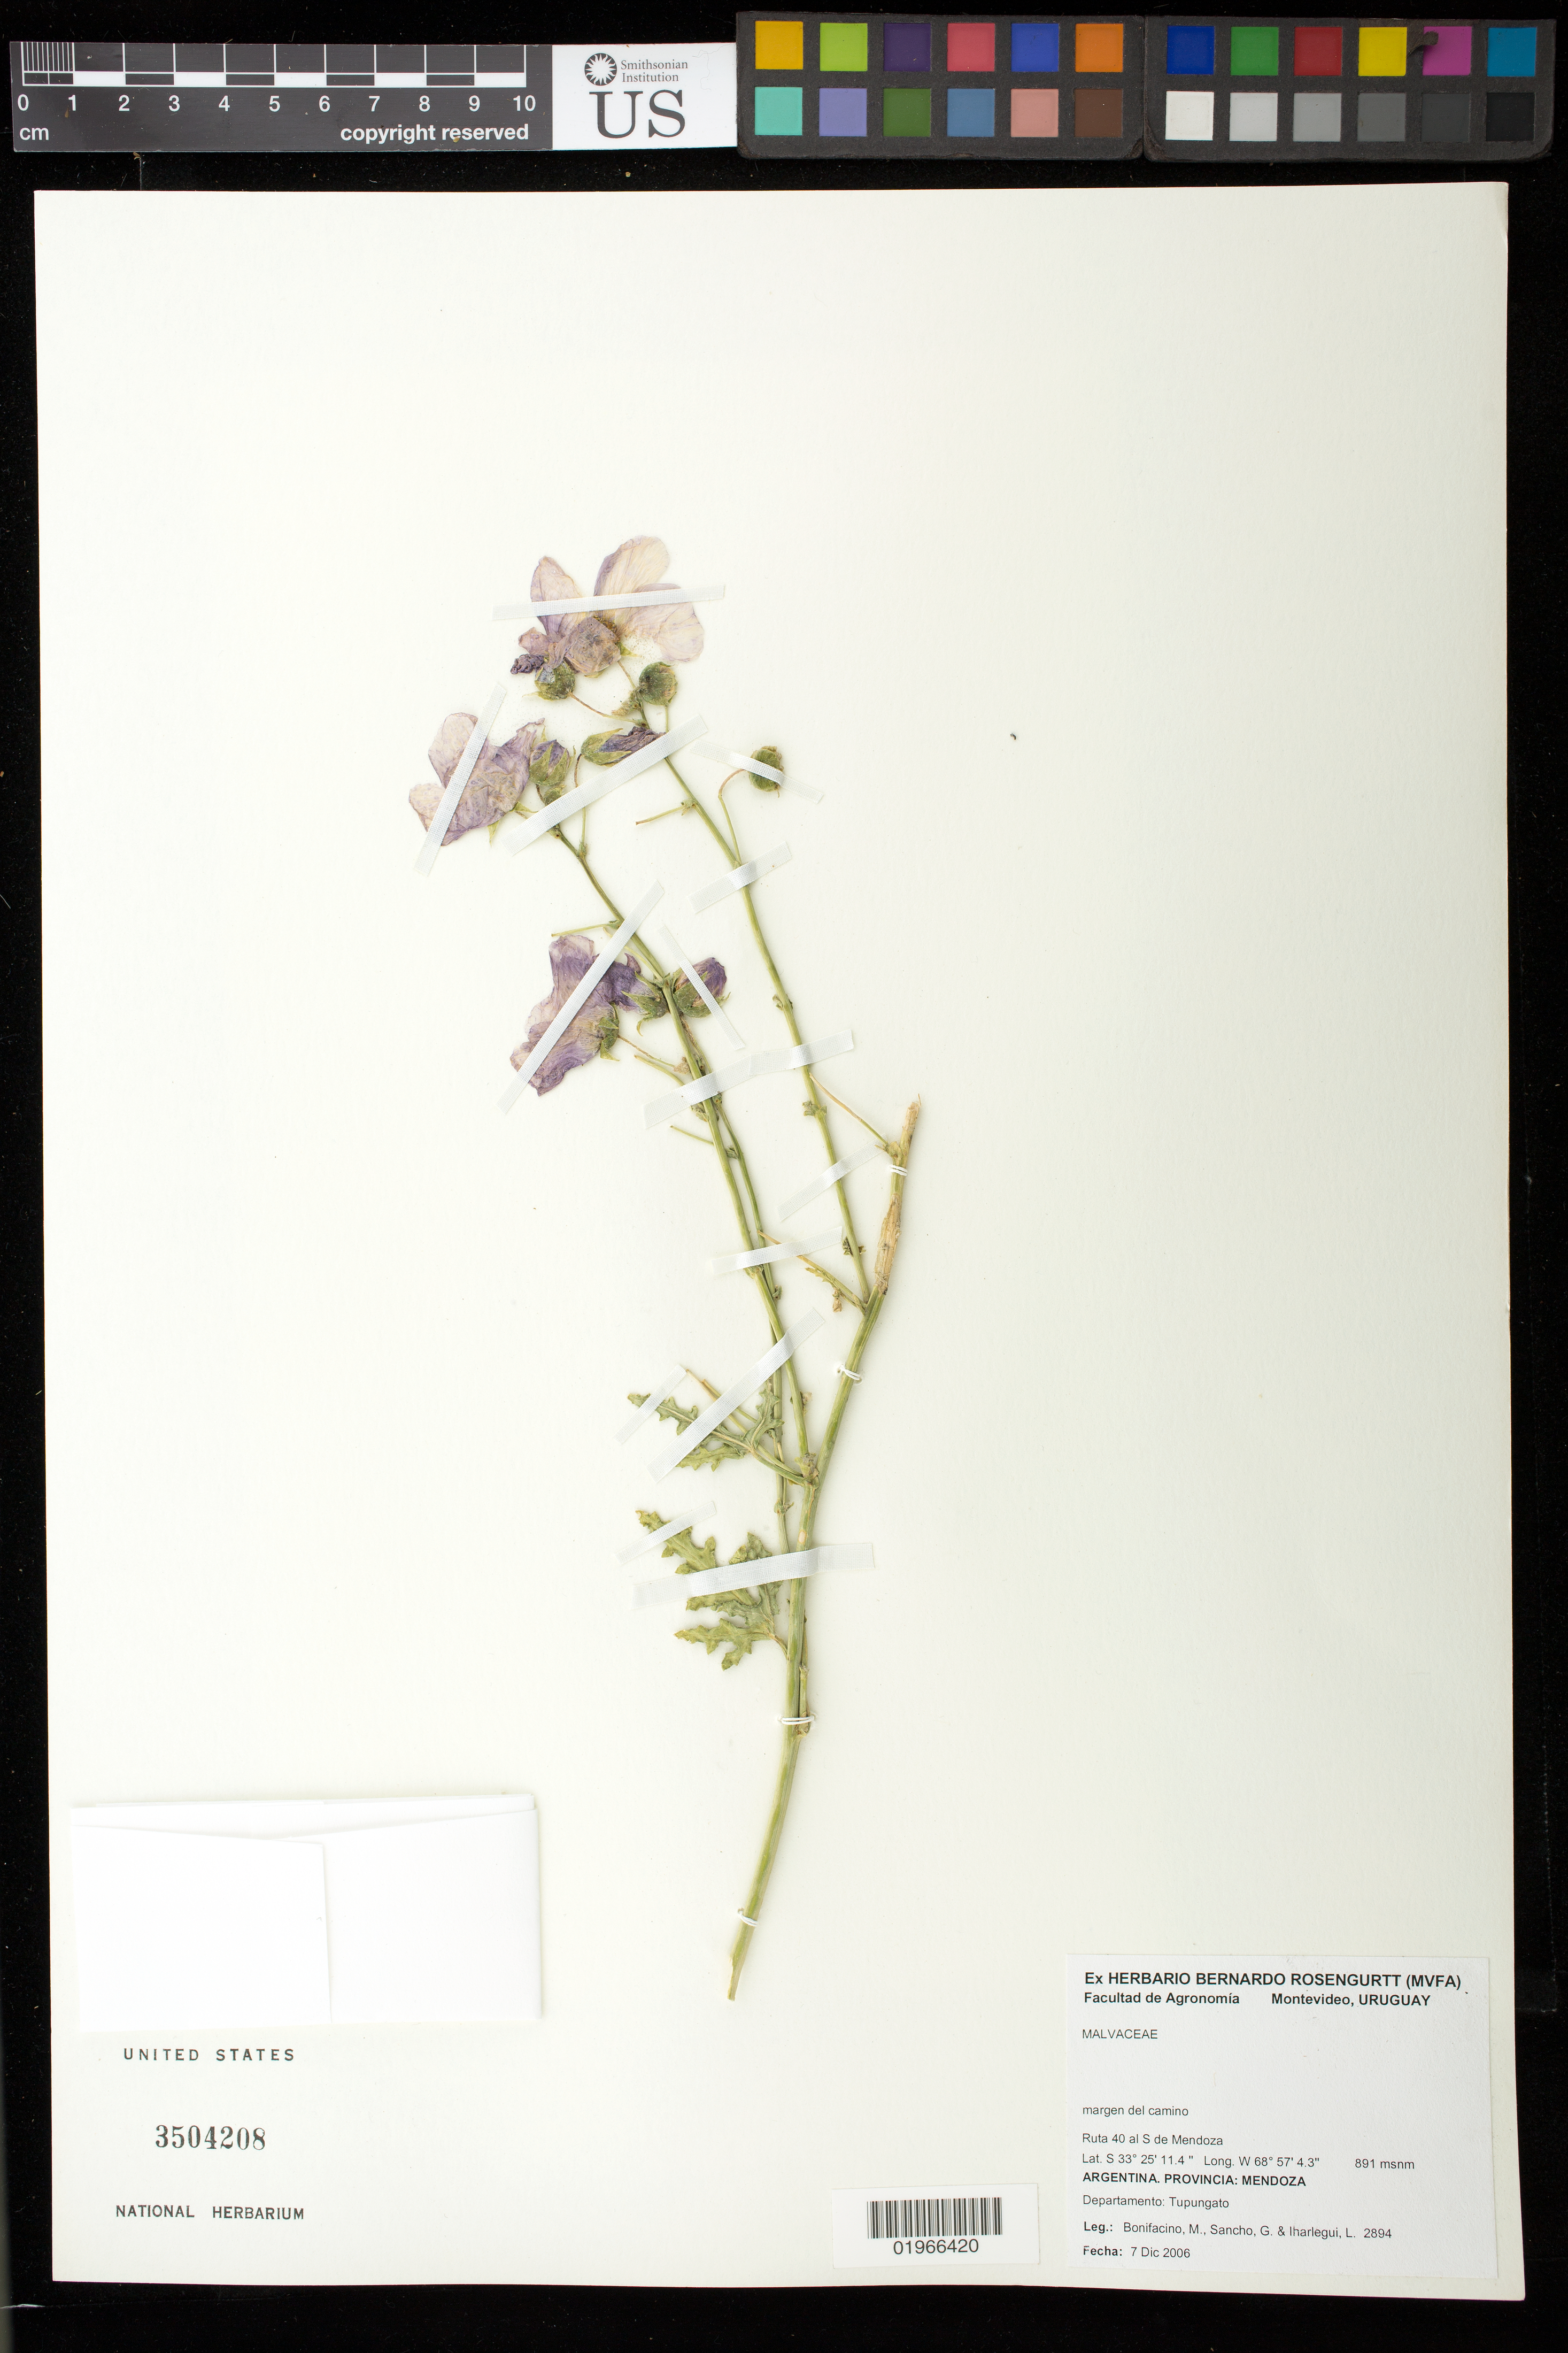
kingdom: Plantae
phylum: Tracheophyta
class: Magnoliopsida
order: Malvales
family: Malvaceae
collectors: M. Bonifacino, G. Sancho & L. Iharlegui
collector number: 2894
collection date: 2006-12-07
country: Argentina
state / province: Mendoza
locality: Ruta 40 al S de Mendoza. Departamento: Tupungato.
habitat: Margen del camino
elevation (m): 891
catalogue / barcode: US 3504208